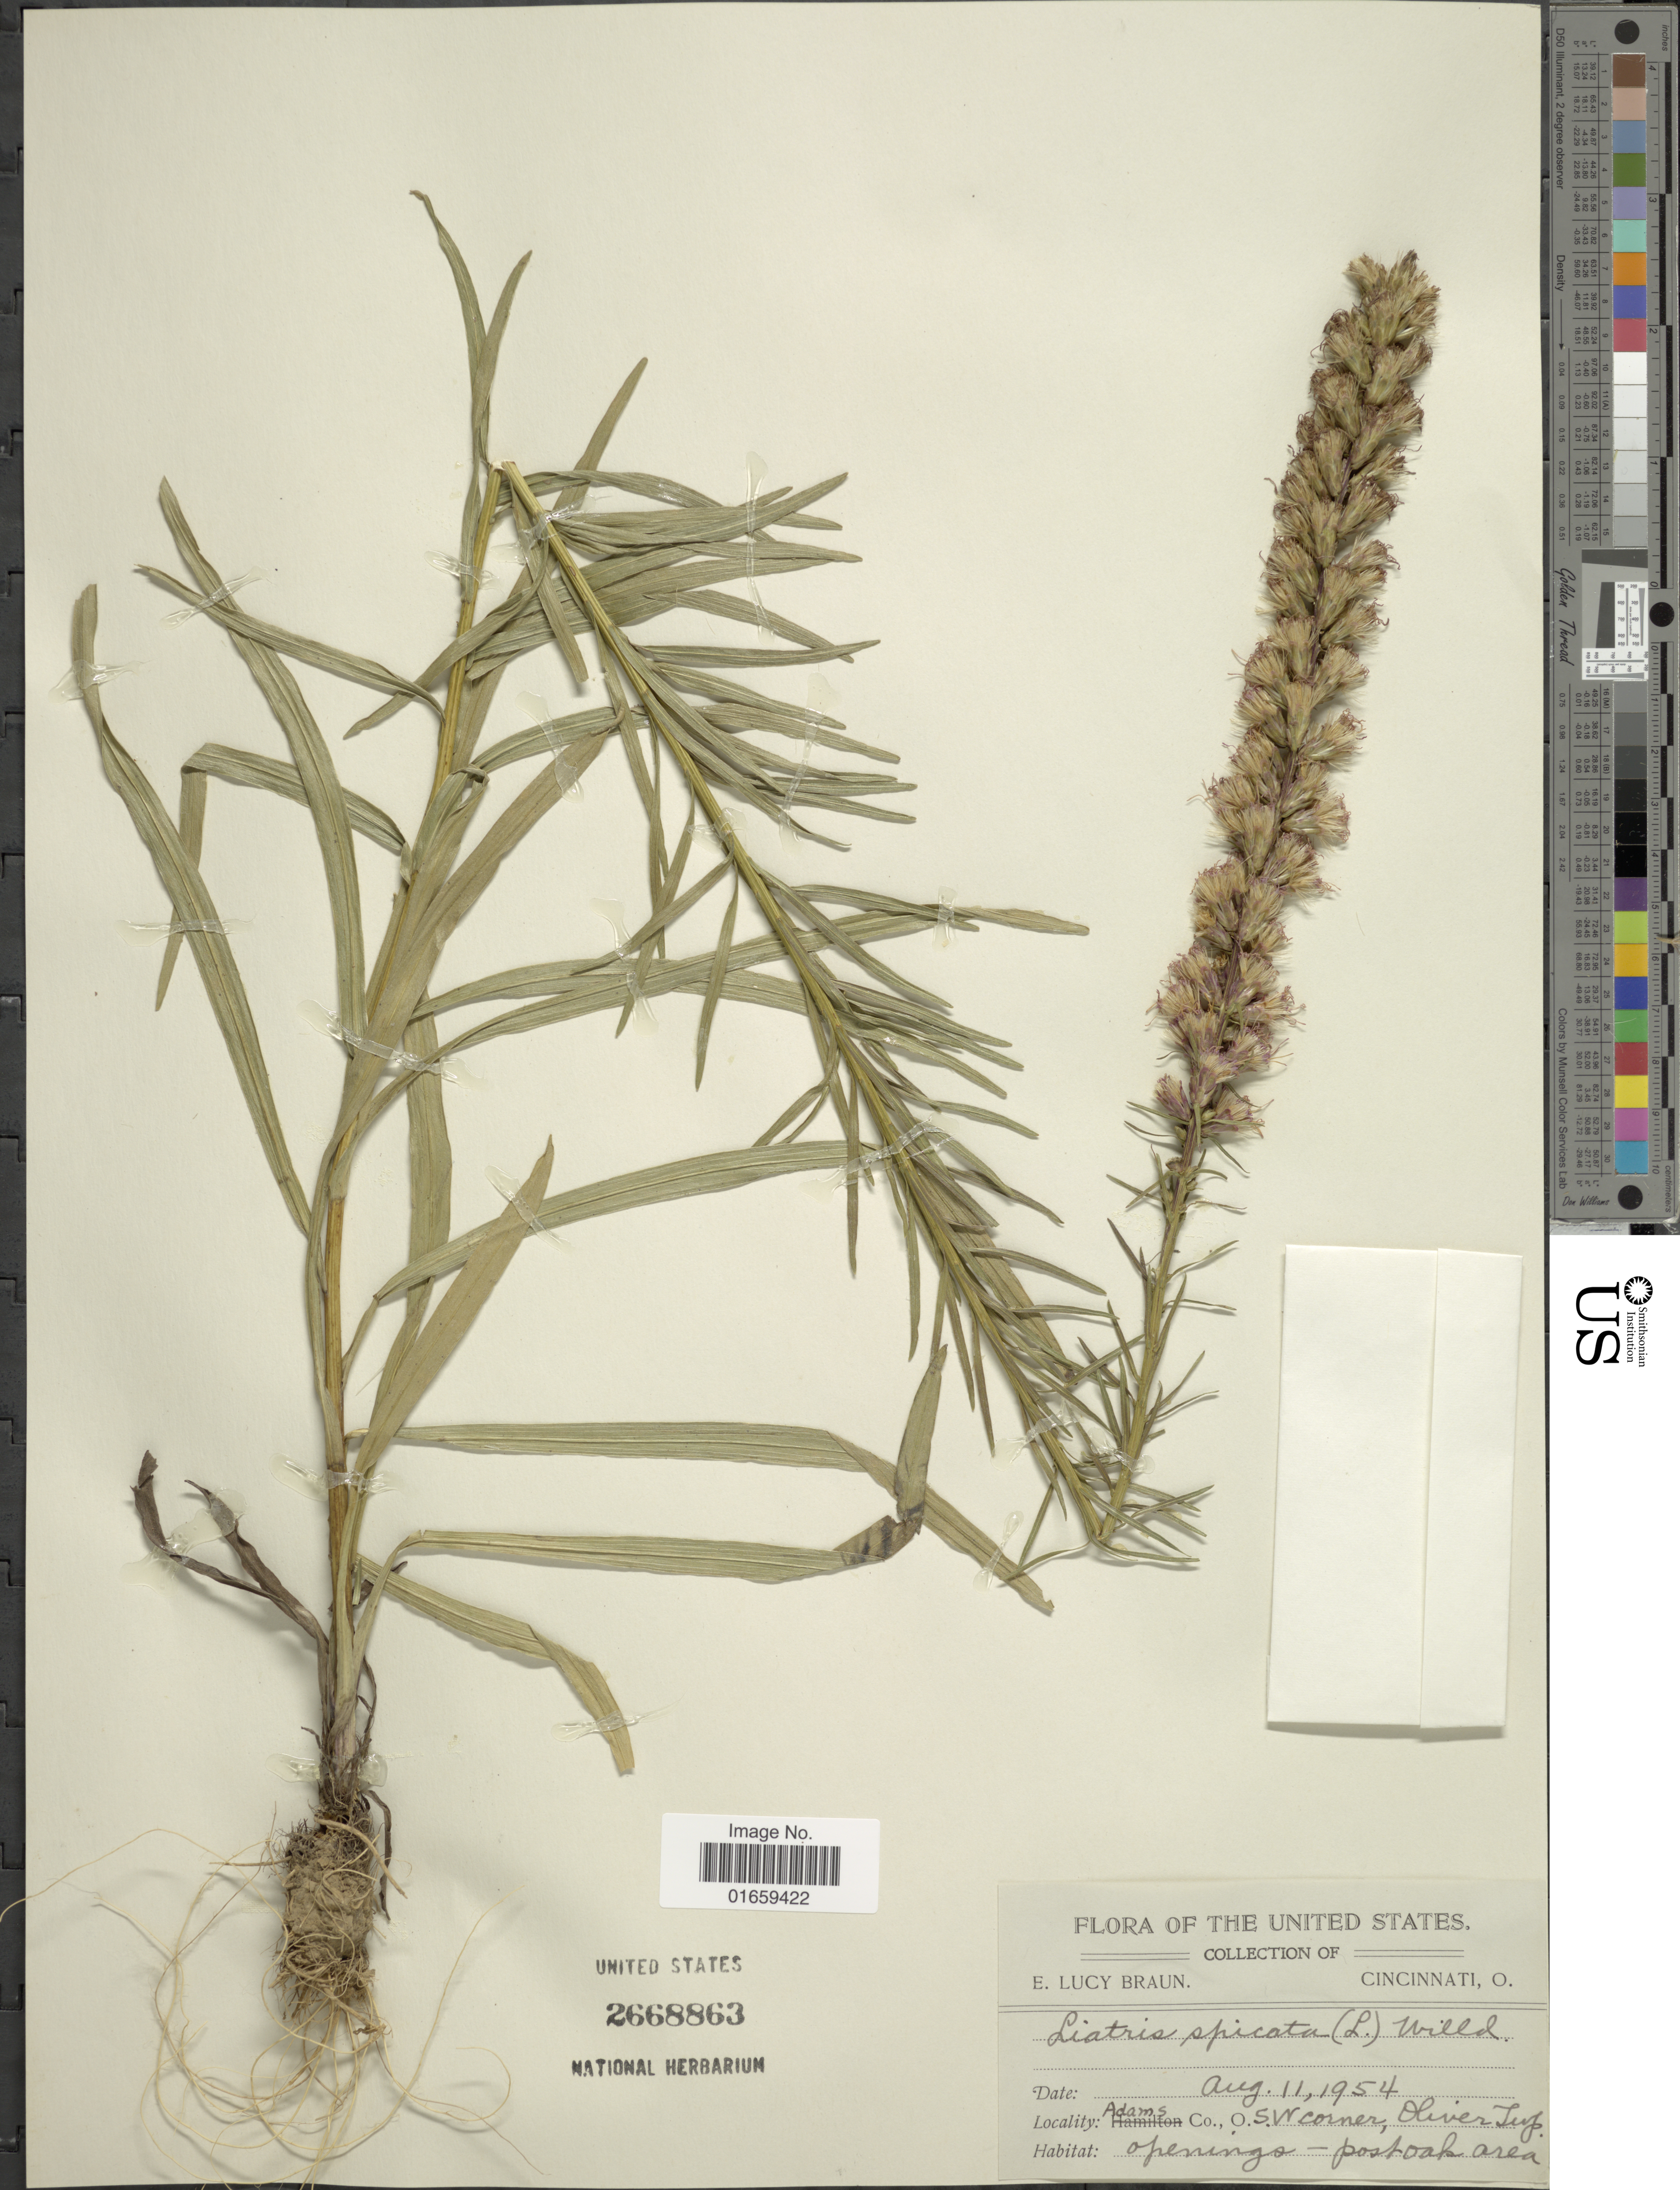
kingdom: Plantae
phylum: Tracheophyta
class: Magnoliopsida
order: Asterales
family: Asteraceae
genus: Liatris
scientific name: Liatris spicata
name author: (L.) Willd.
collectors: E. L. Braun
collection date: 1954-08-11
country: United States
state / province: Ohio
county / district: Adams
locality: S W Corner, Oliver Twp.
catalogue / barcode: US 2668863